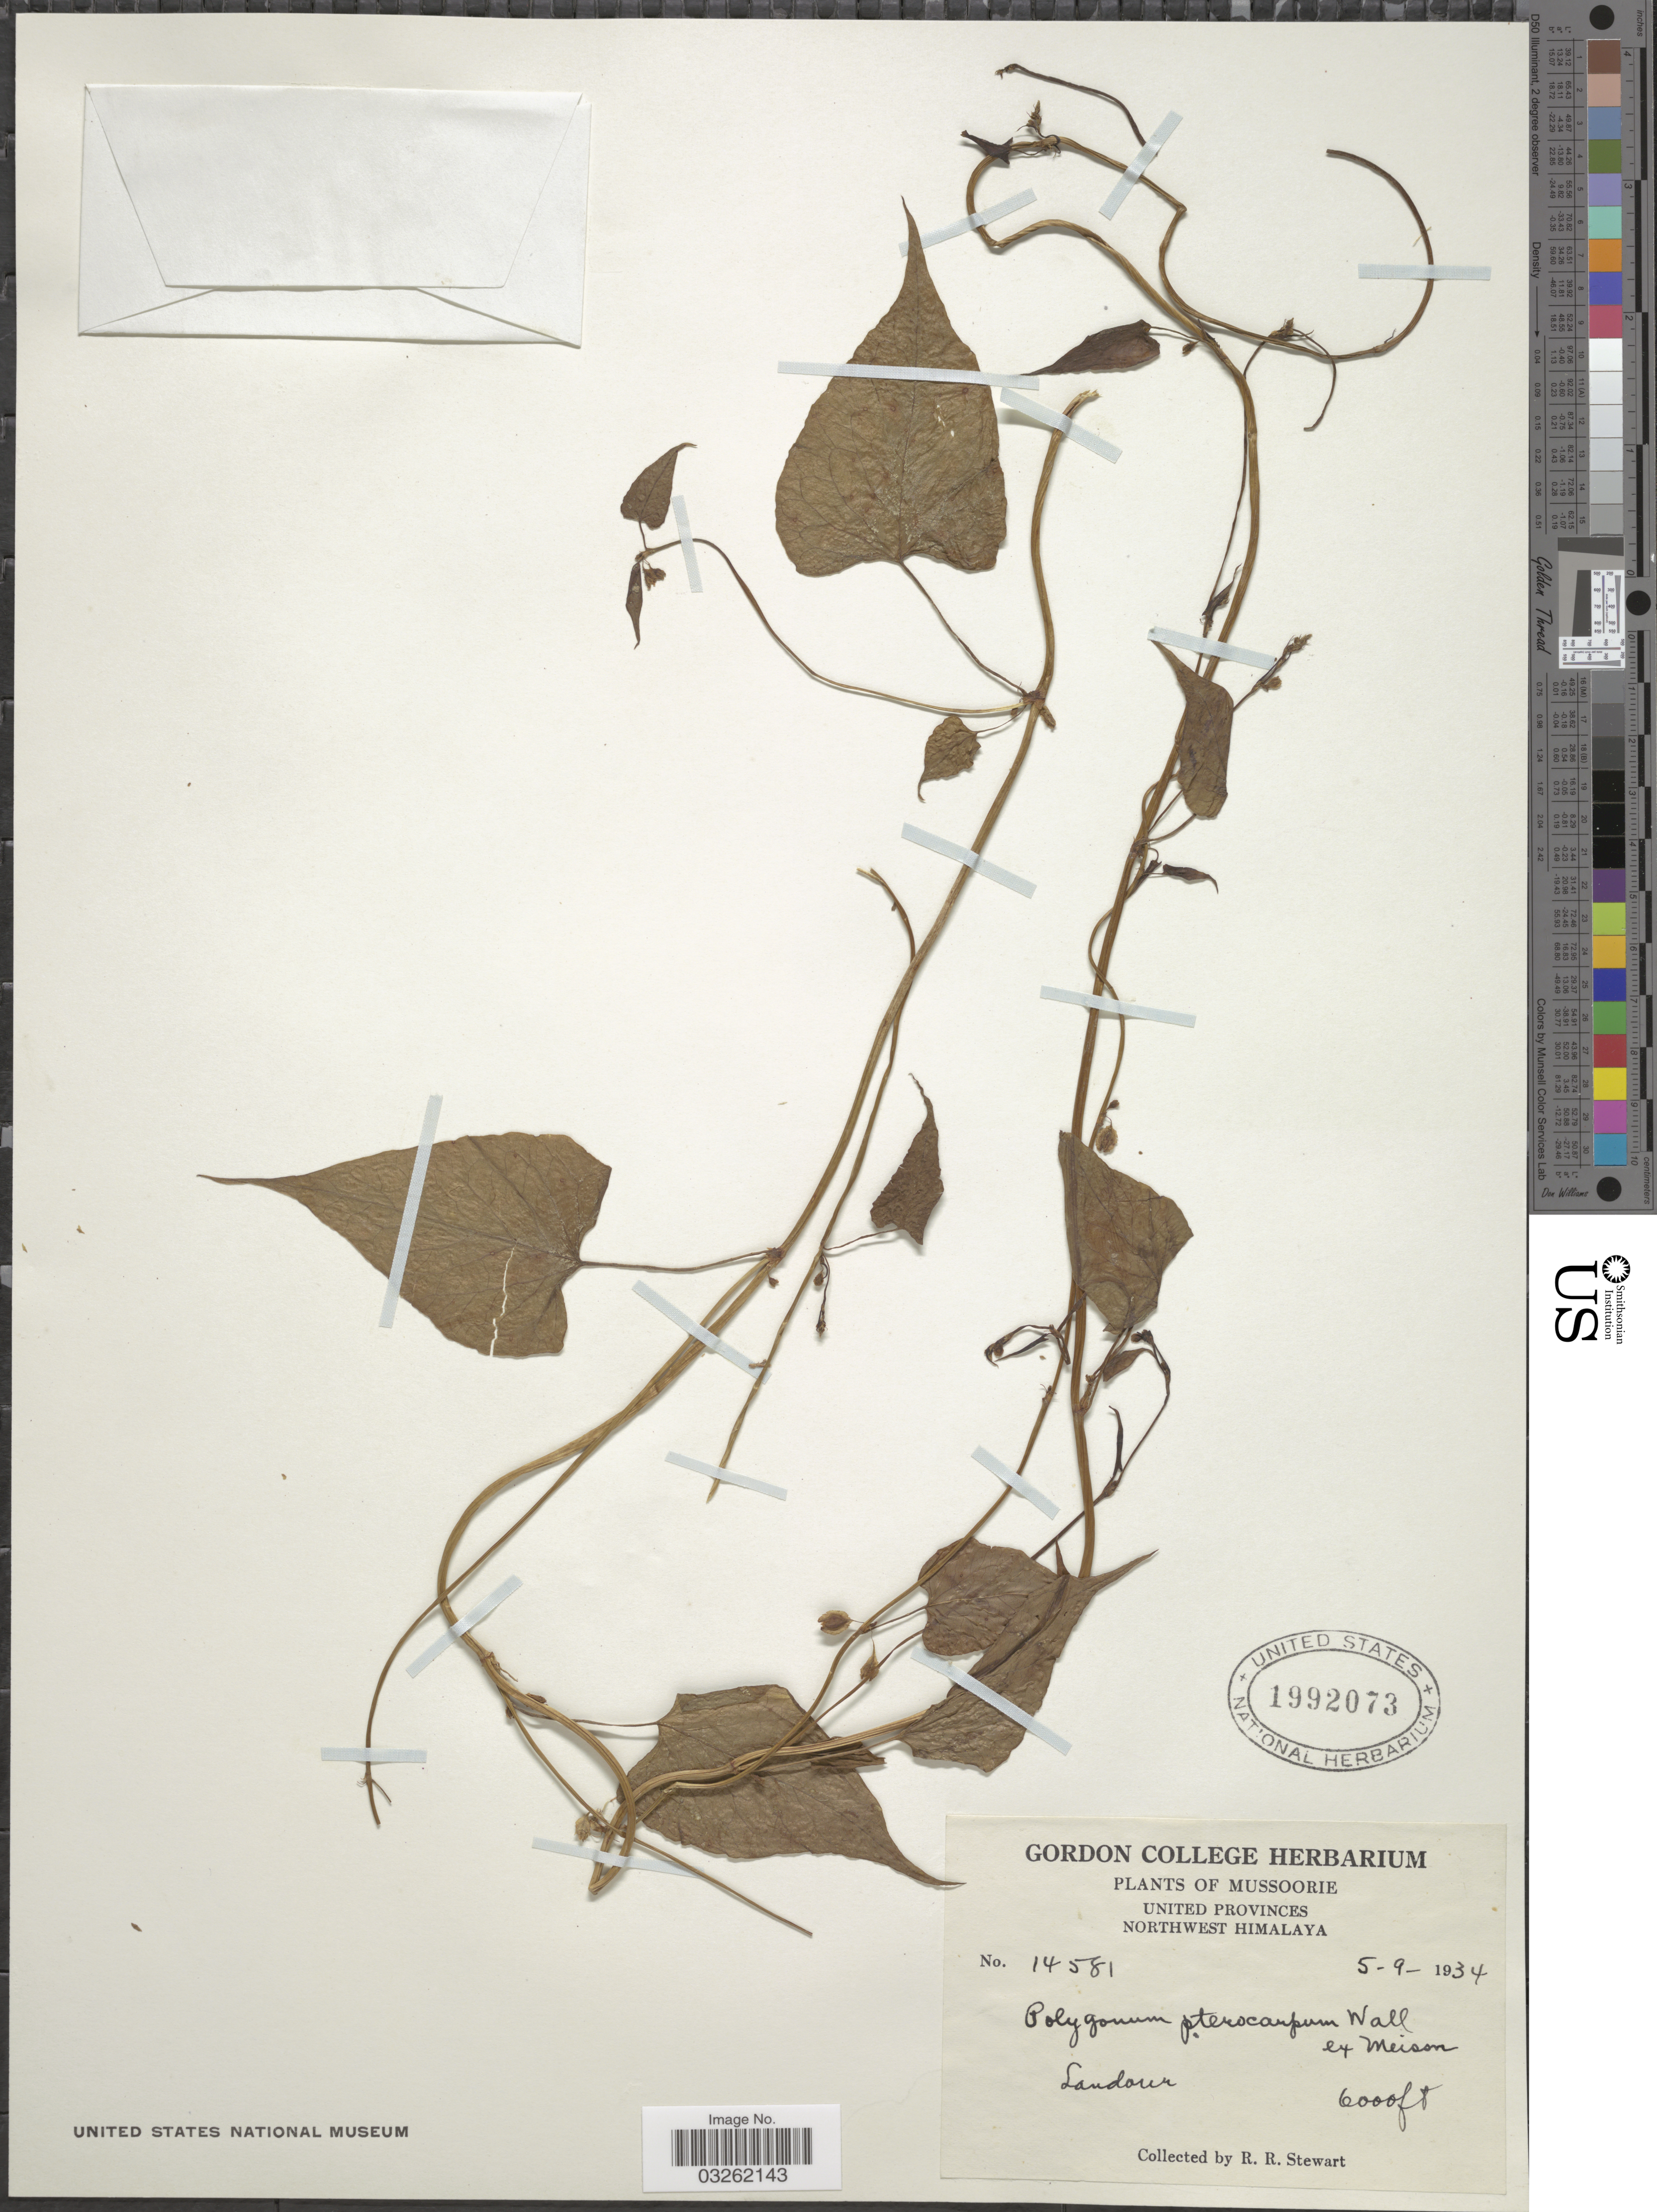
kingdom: Plantae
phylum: Tracheophyta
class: Magnoliopsida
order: Caryophyllales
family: Polygonaceae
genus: Fallopia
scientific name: Fallopia pterocarpa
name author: (Meisn.) Holub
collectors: R. Stewart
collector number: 14581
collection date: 1934-09-05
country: India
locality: Mussoorie. United Provinces. Northwest Himalaya. Landour.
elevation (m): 1829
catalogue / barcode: US 1992073